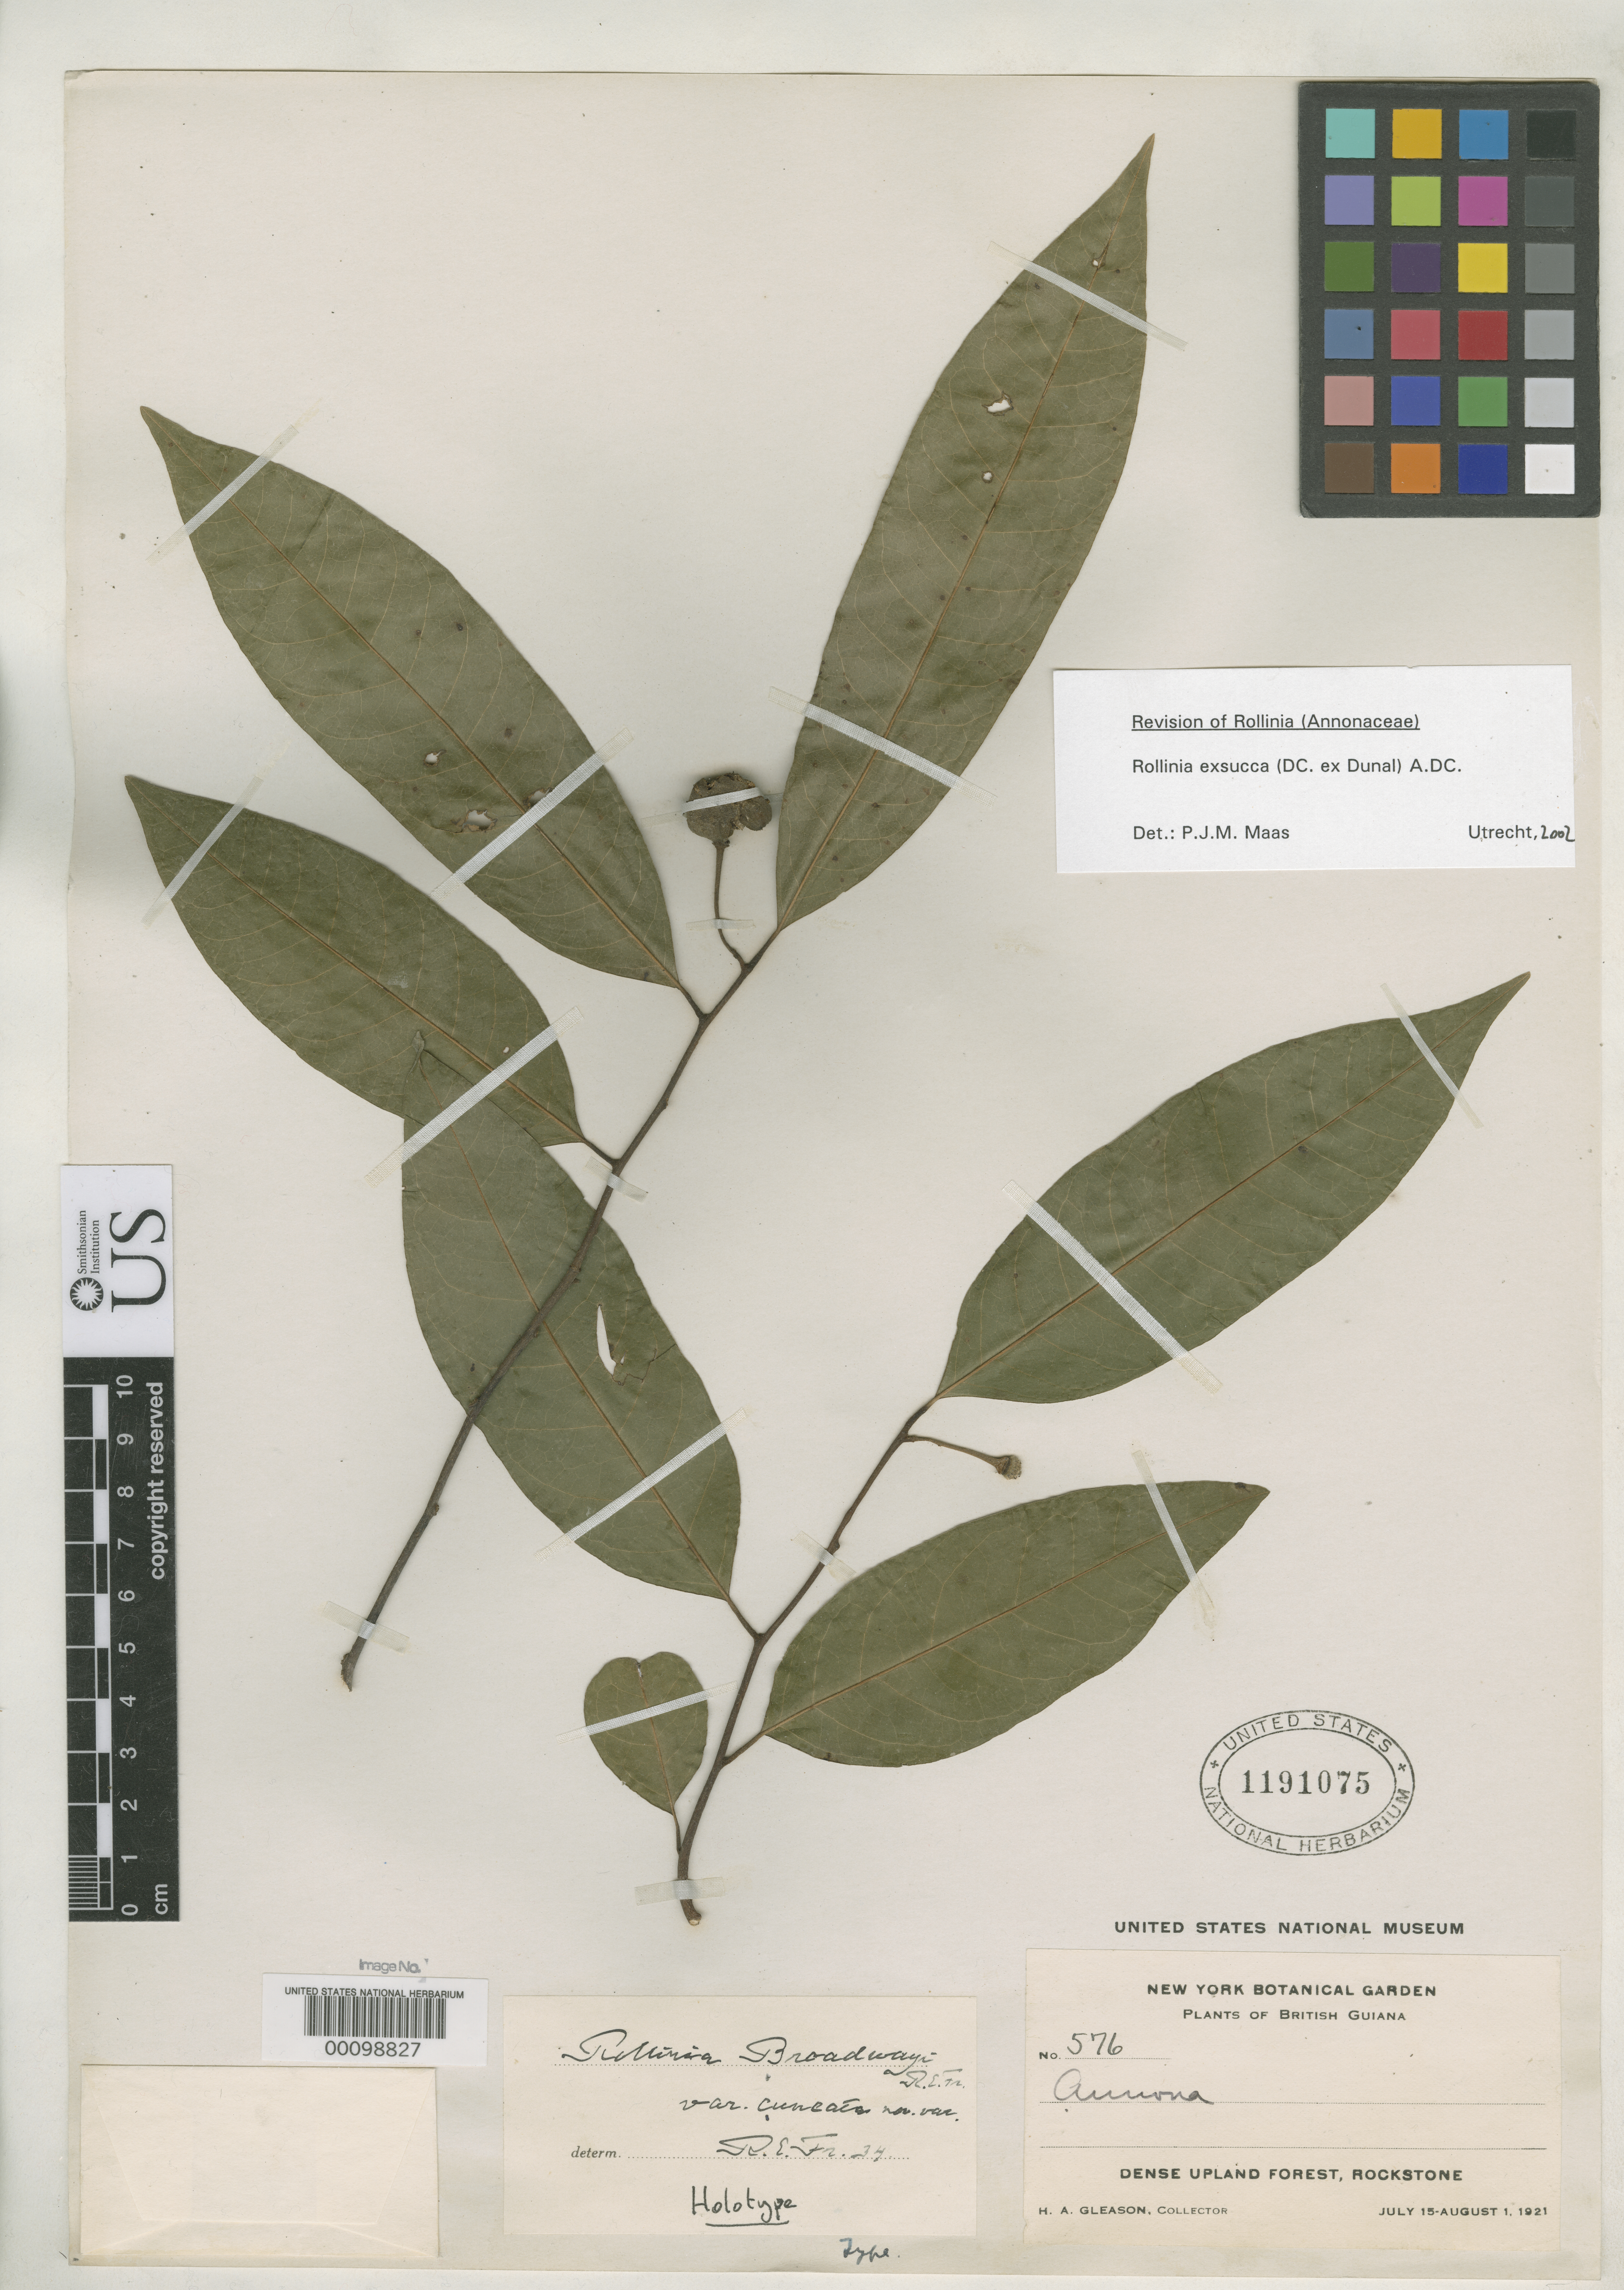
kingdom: Plantae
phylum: Tracheophyta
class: Magnoliopsida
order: Magnoliales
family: Annonaceae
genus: Rollinia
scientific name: Rollinia broadwayi var. cuneata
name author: R.E. Fr.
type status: Holotype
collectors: H. A. Gleason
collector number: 576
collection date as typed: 15 Jul 1921 to 01 Aug 1921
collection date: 1921-07-15/1921-08-01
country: Guyana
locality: Rockstone, dense upland forest.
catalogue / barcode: US 1191075